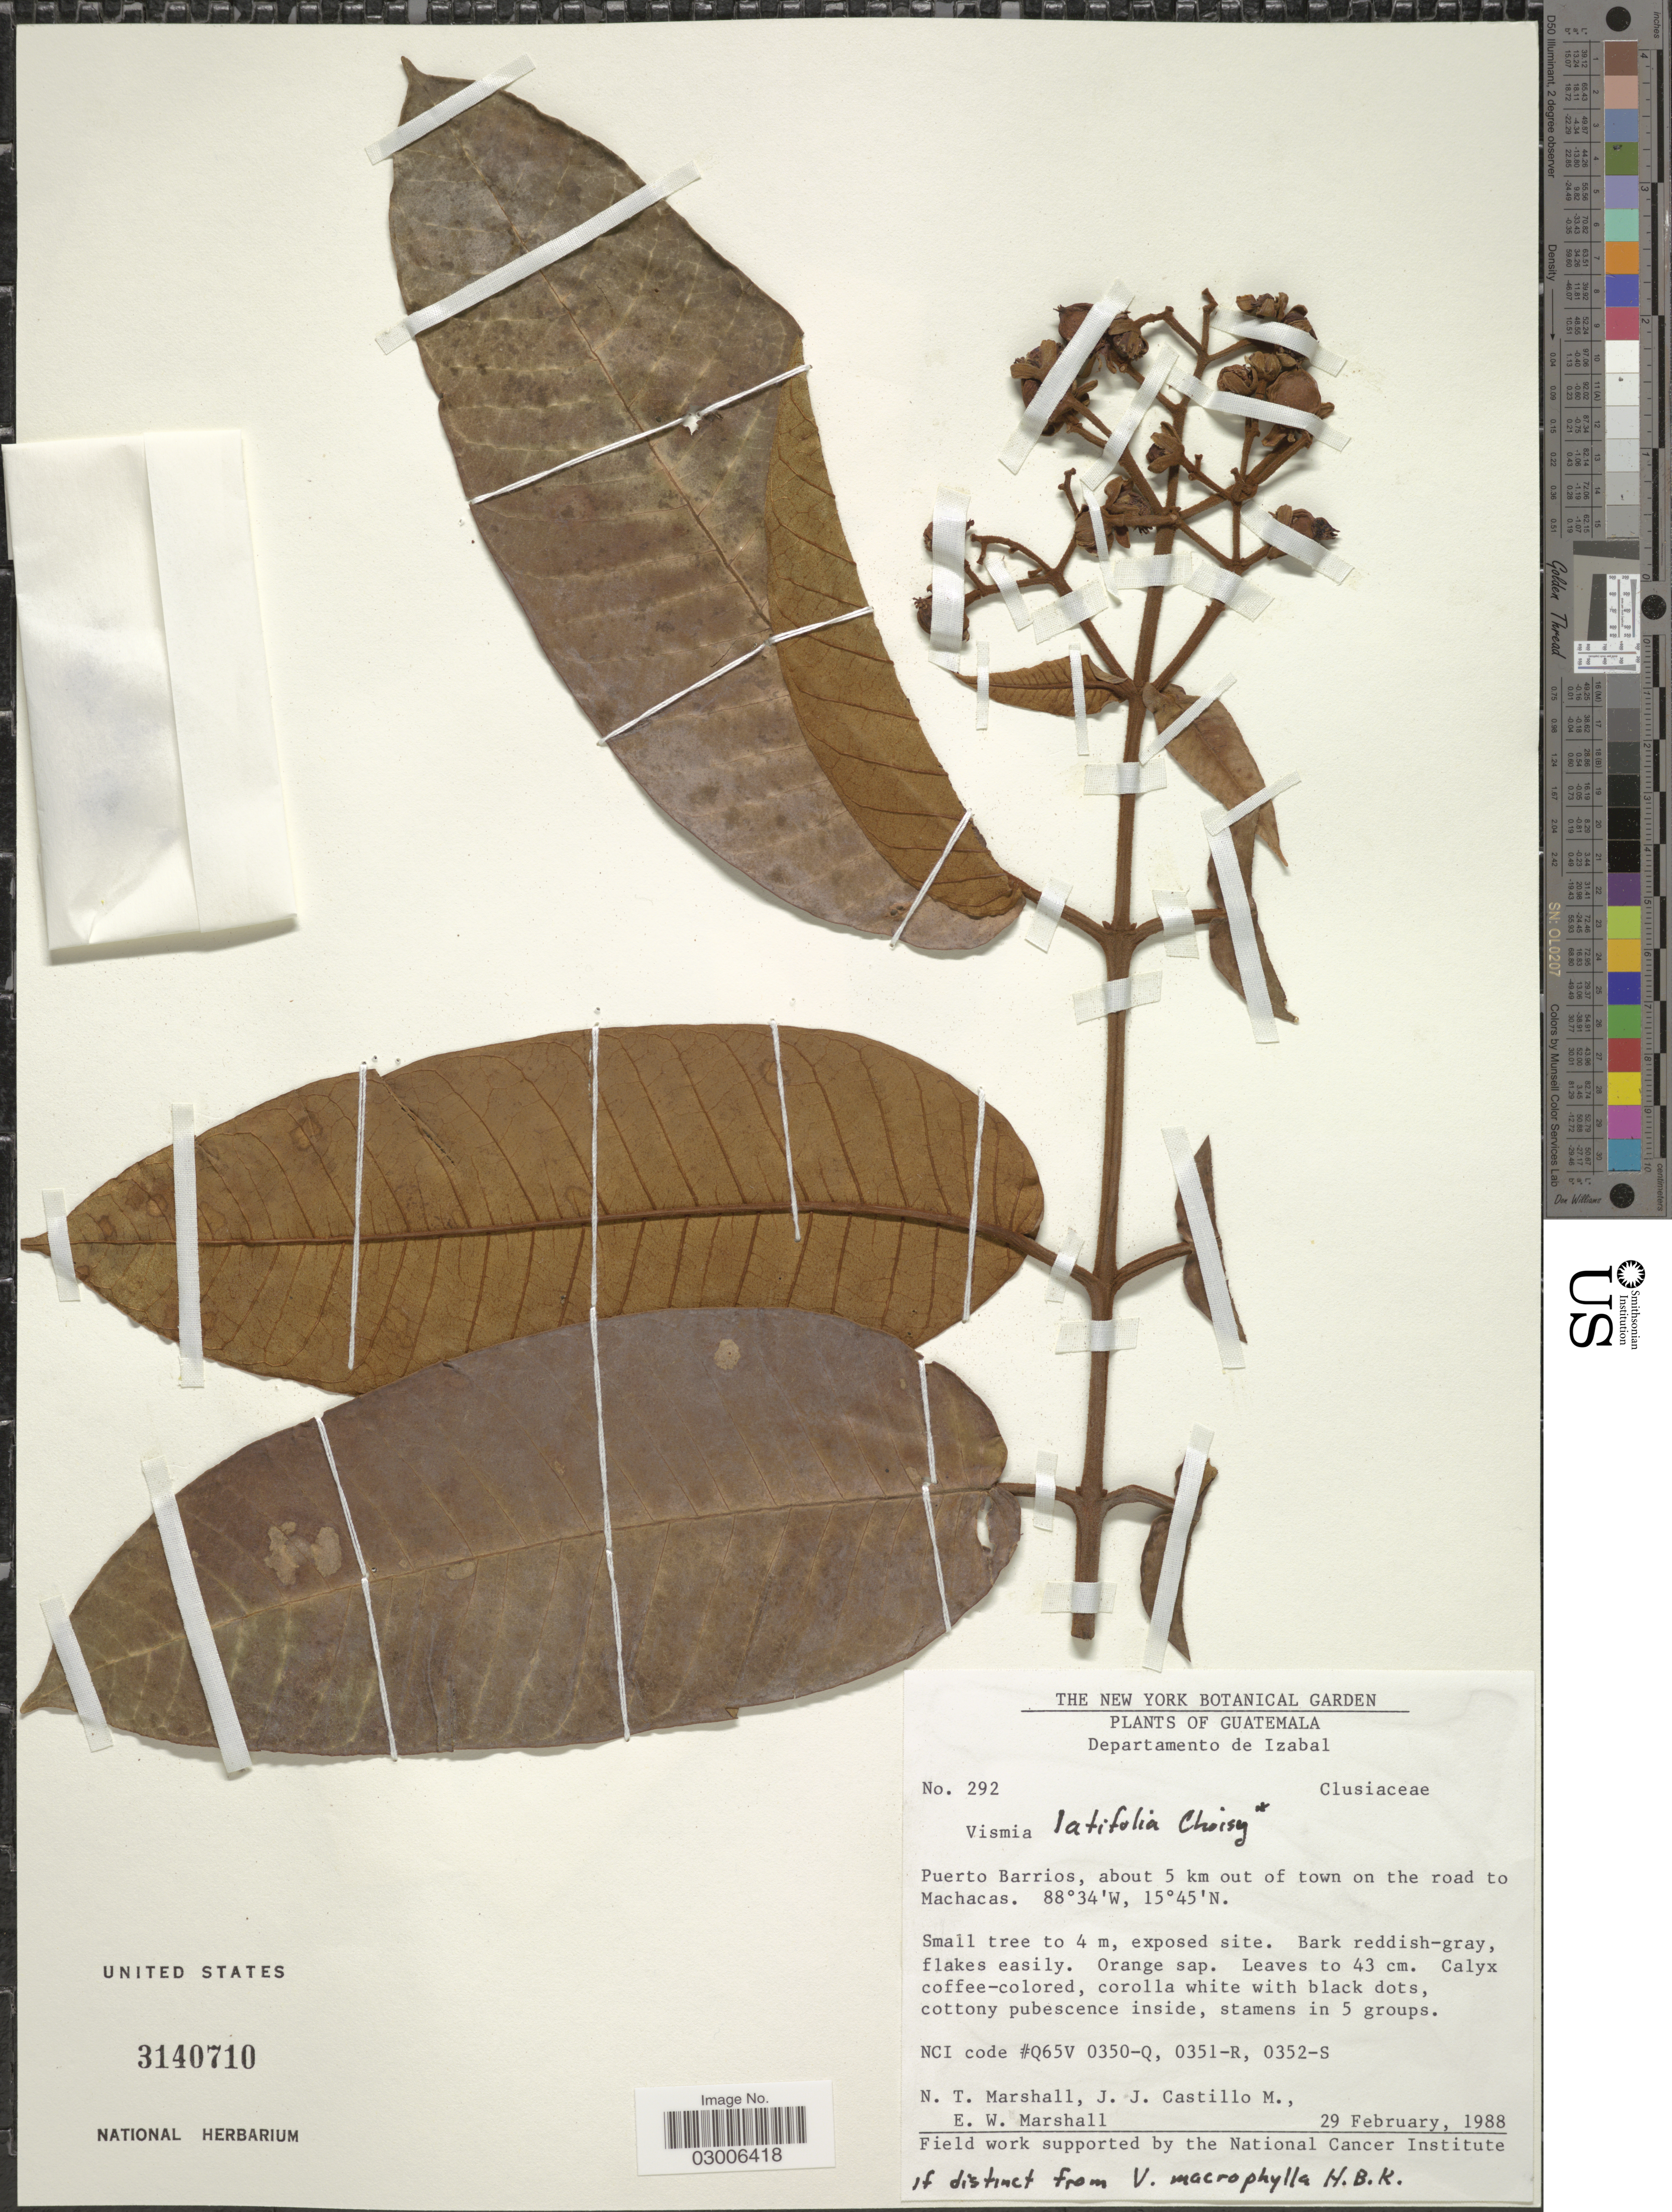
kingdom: Plantae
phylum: Tracheophyta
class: Magnoliopsida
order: Malpighiales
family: Hypericaceae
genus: Vismia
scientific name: Vismia macrophylla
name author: Kunth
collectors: N. T. Marshall, J. Castillo & E. W. Marshall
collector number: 292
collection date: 1988-02-29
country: Guatemala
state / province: Izabal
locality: Departamento de Izabal. Puerto Barrios, about 5 km out of town on the road to Machacas.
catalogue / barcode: US 3140710